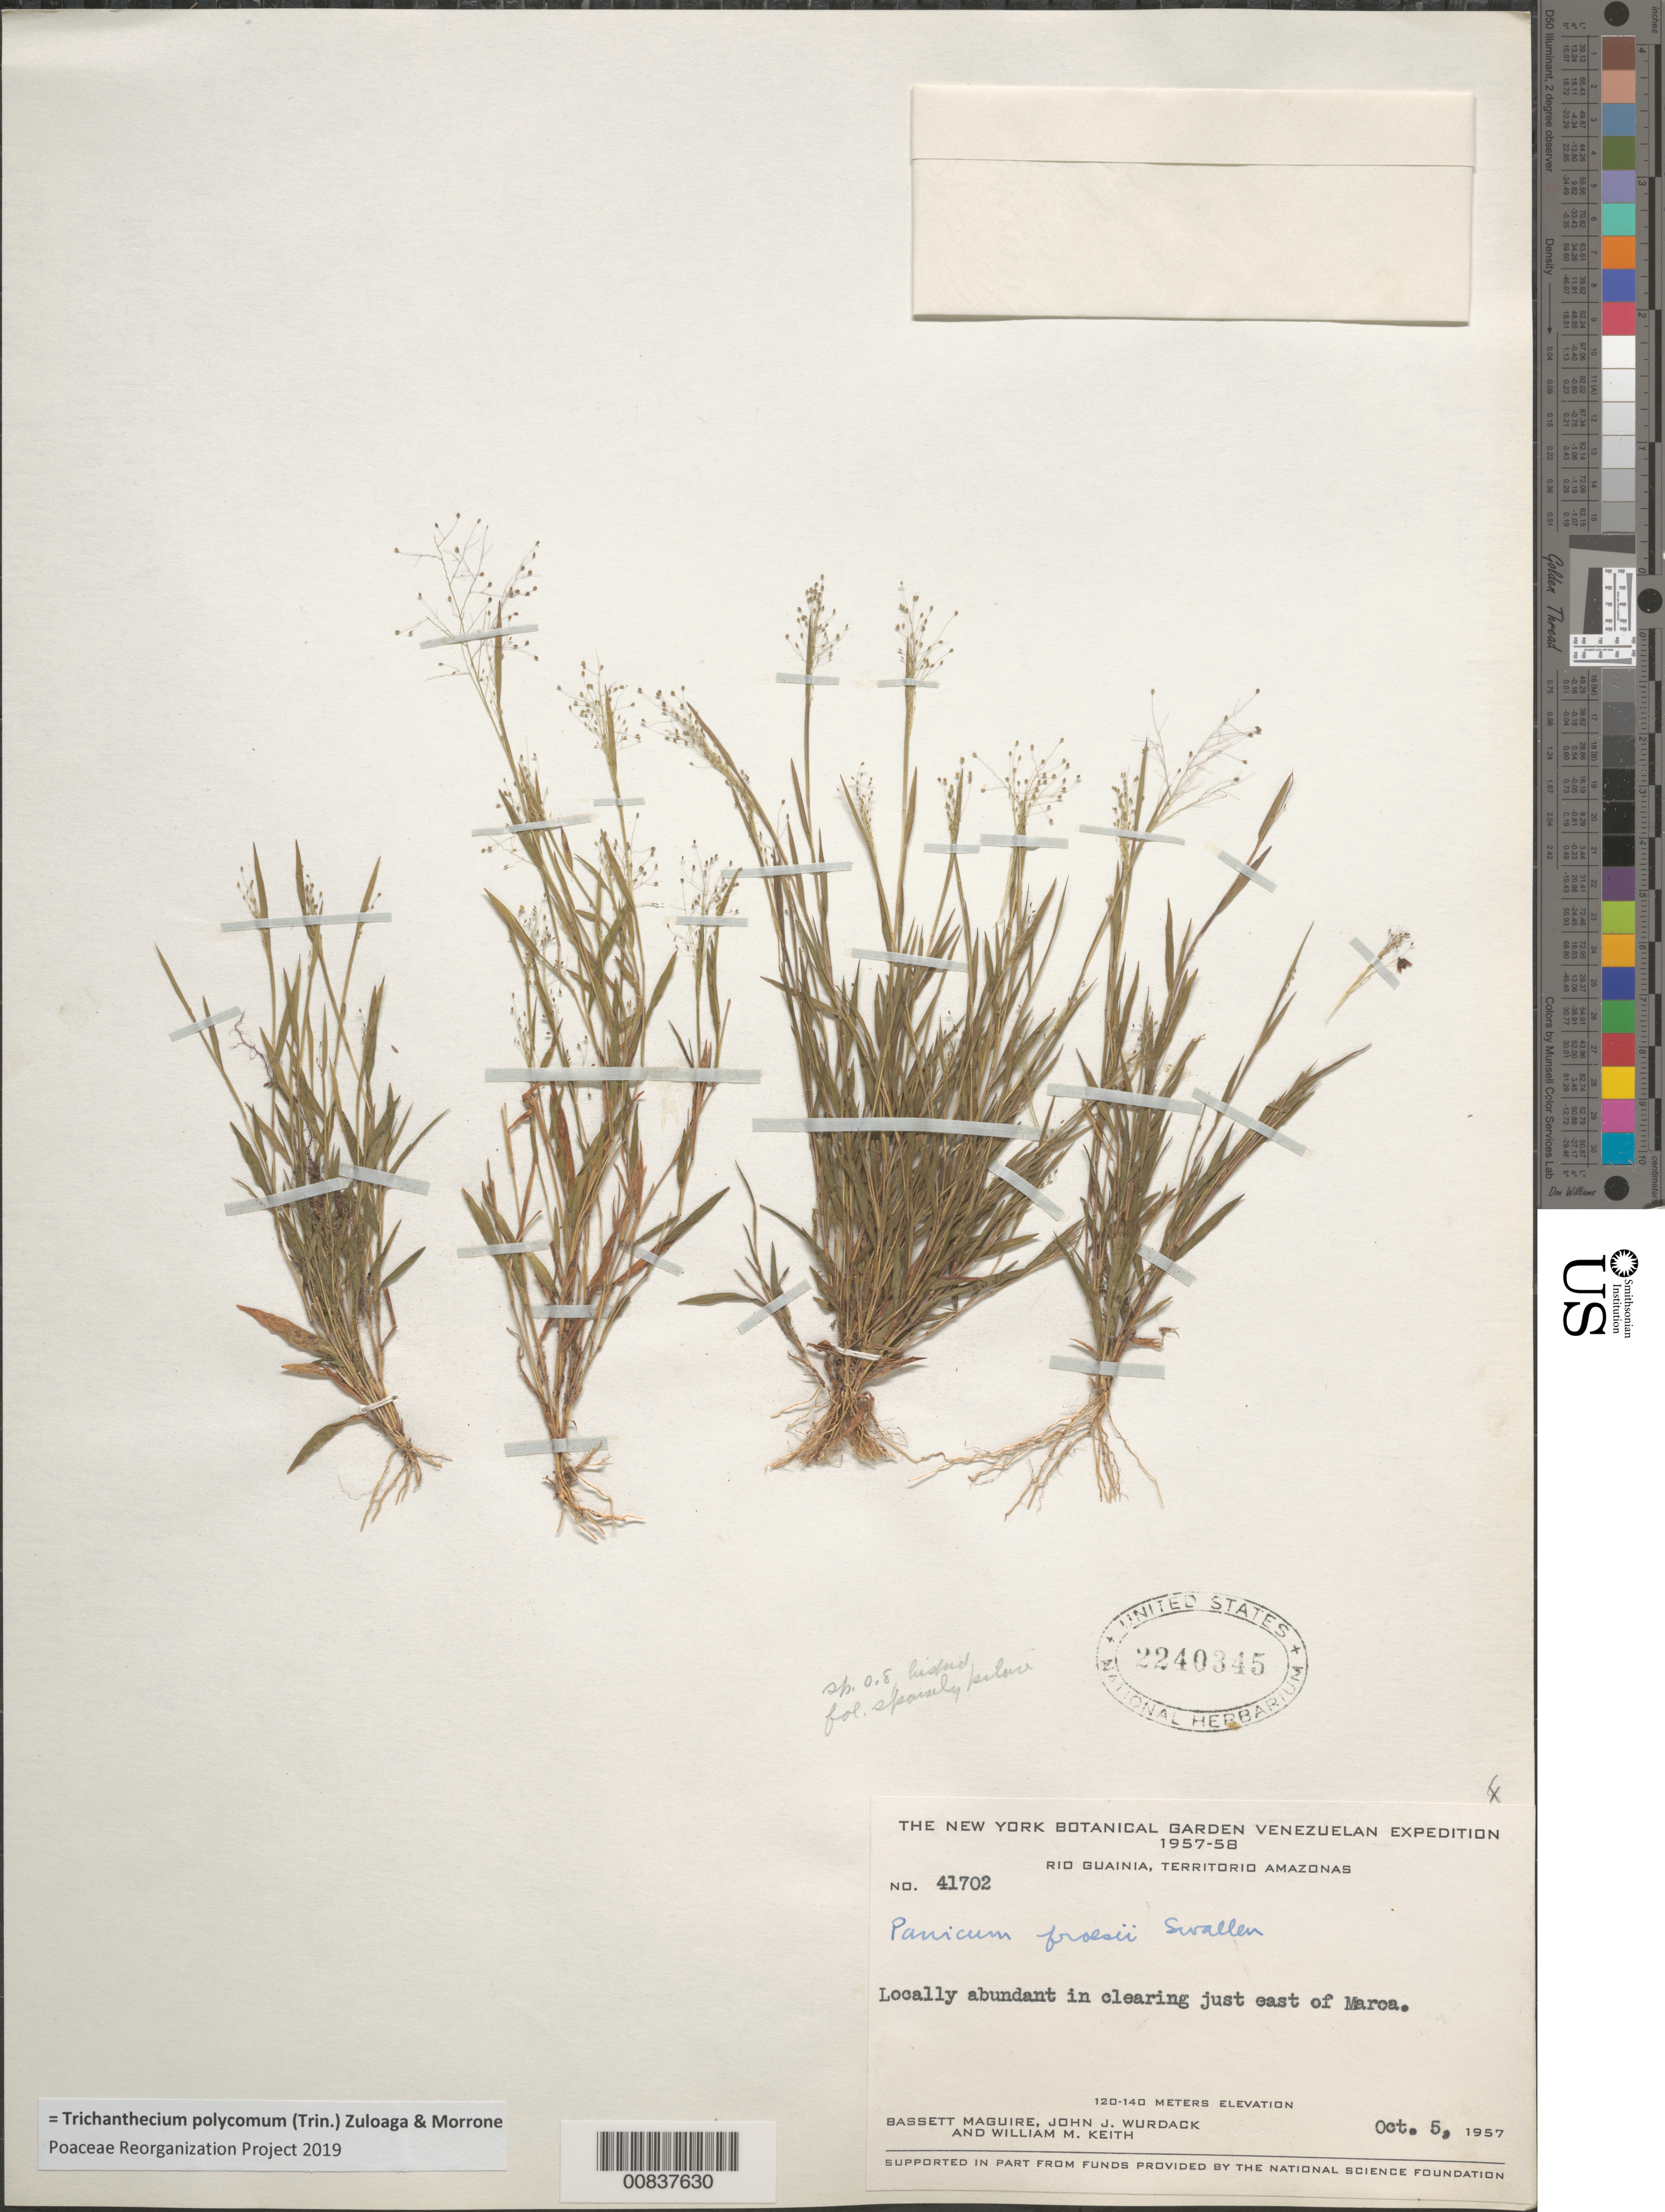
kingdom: Plantae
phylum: Tracheophyta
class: Liliopsida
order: Poales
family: Poaceae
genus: Trichanthecium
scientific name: Trichanthecium polycomum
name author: (Trin.) Zuloaga & Morrone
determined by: Poaceae Reorganization Project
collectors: B. Maguire, J. J. Wurdack & W. Keith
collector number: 41702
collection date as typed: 5-Oct-57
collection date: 1957-10-05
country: Venezuela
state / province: Amazonas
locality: Río Guainía, E of Maroa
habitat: Clearing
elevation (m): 120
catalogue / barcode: US 2240345